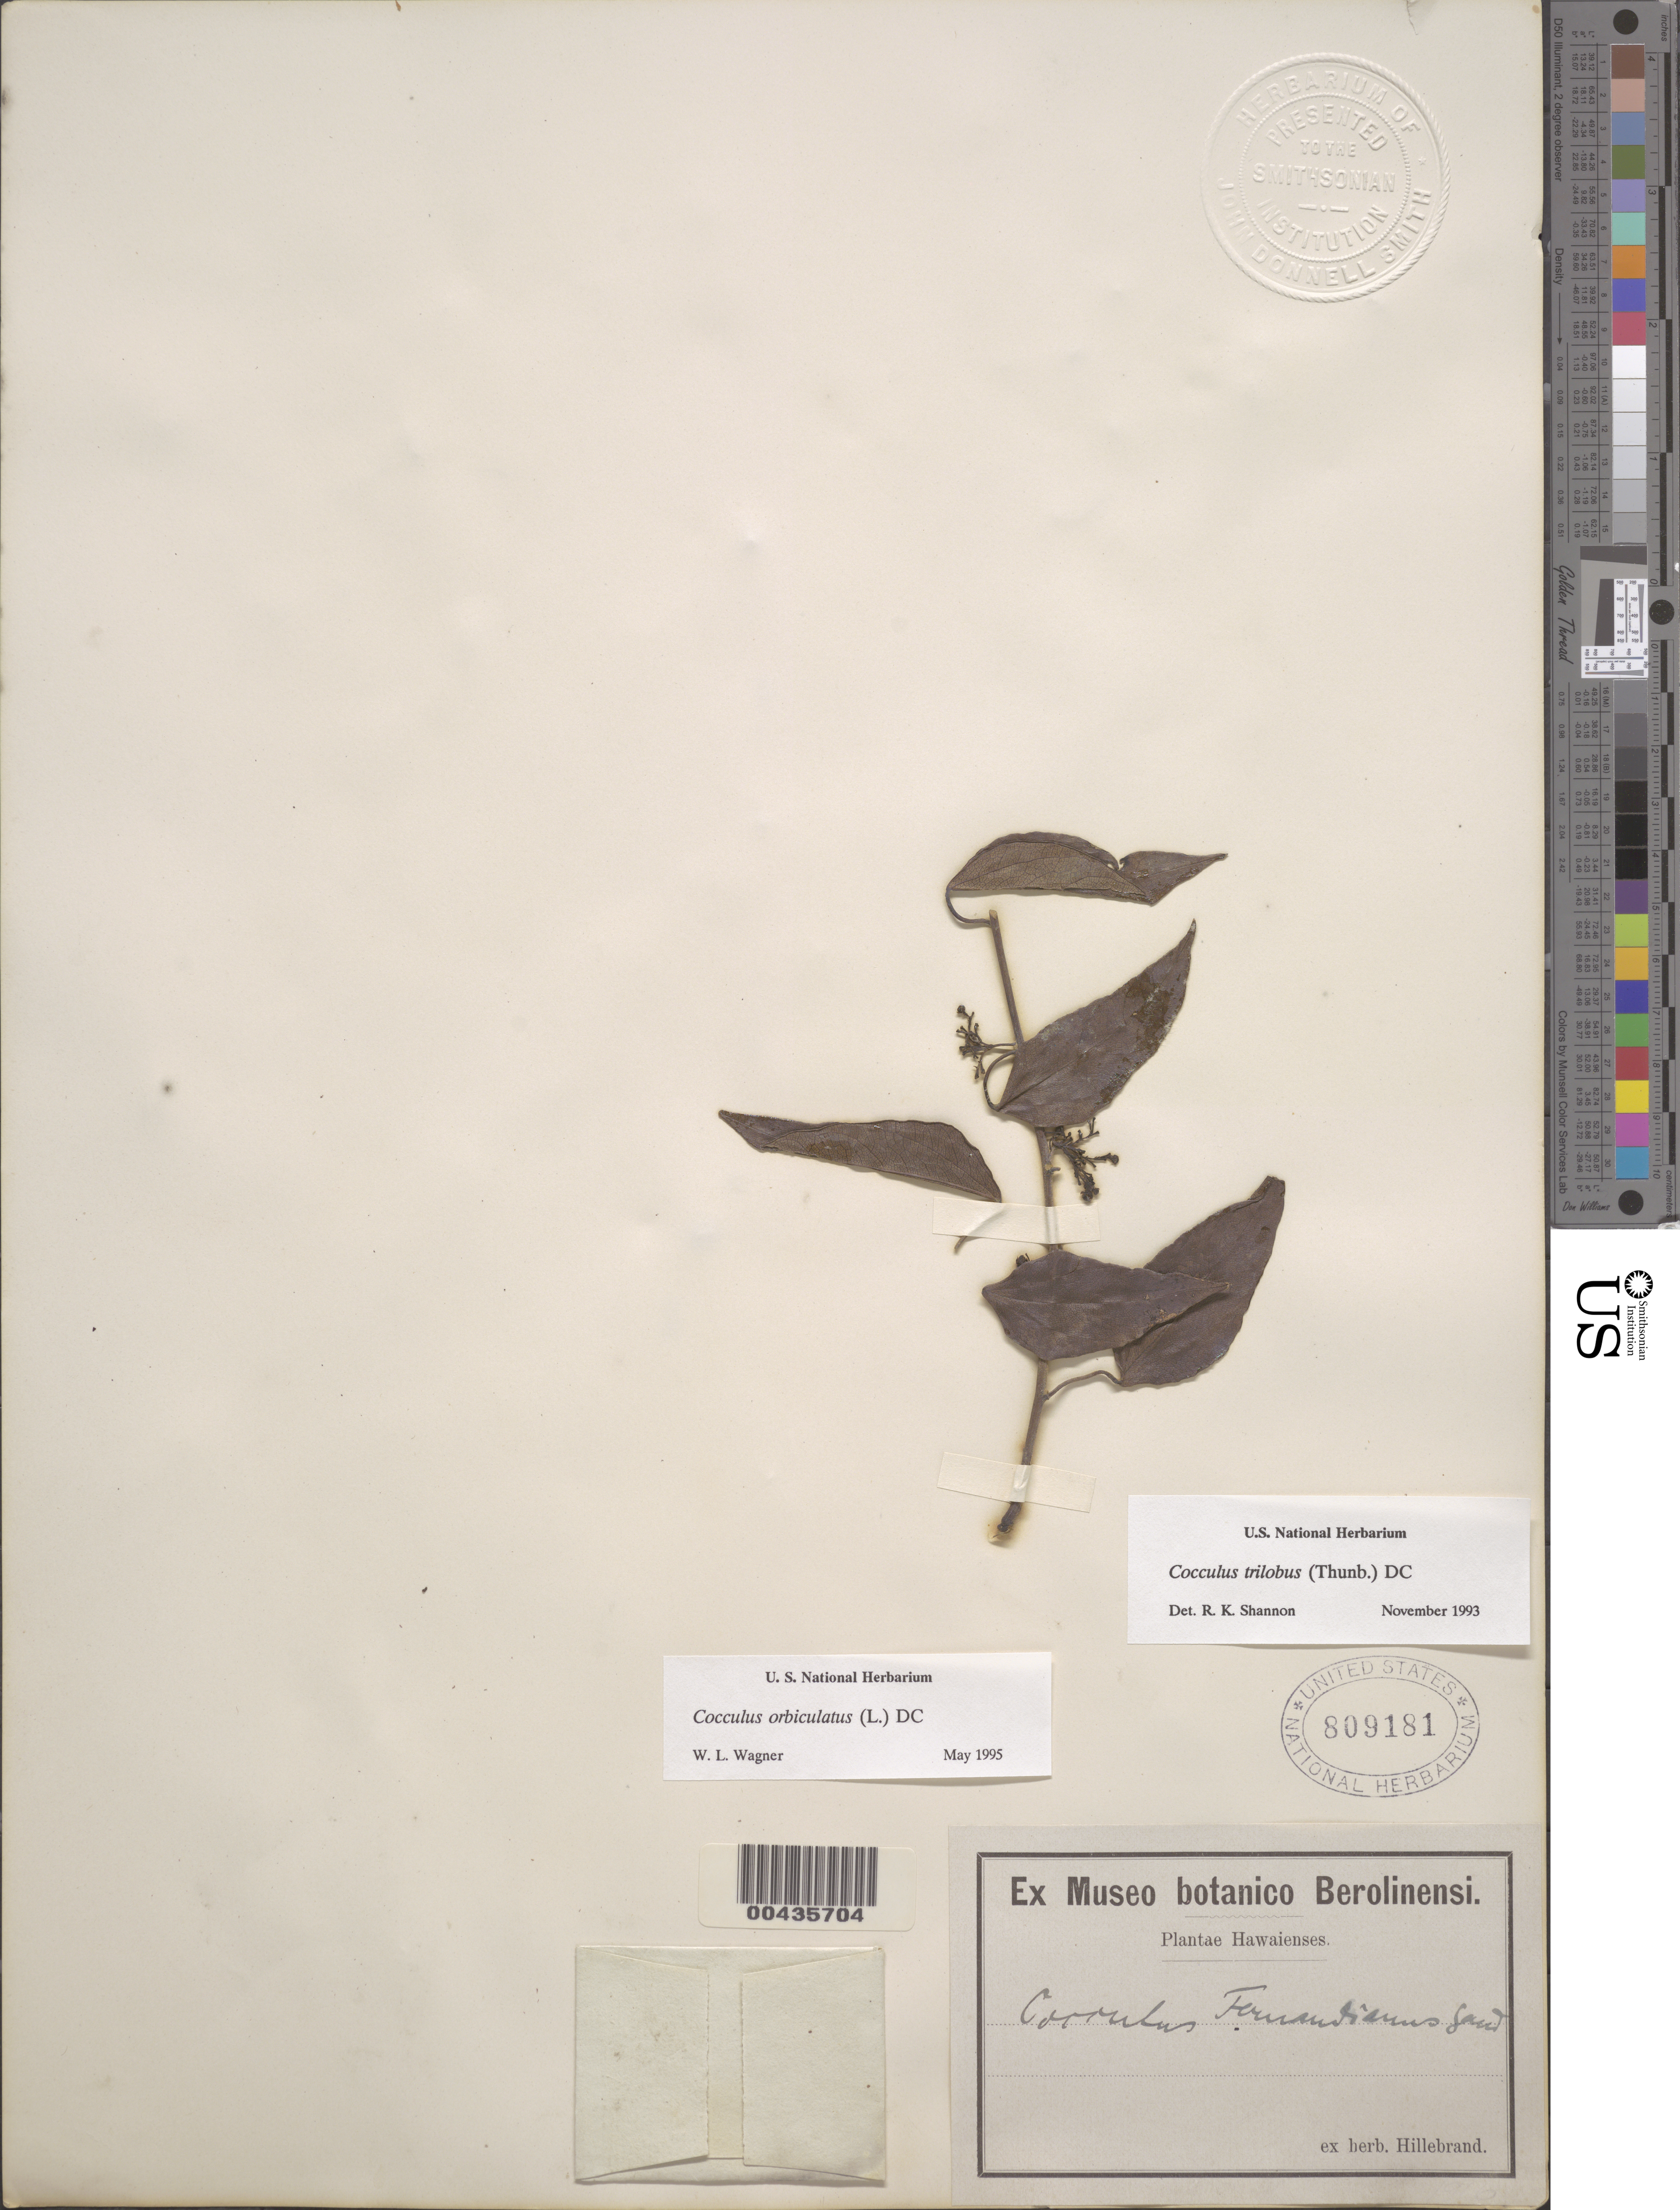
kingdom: Plantae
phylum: Tracheophyta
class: Magnoliopsida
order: Ranunculales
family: Menispermaceae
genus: Cocculus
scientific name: Cocculus orbiculatus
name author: (L.) DC.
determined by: Wagner, W. L., (BOT), Smithsonian Institution - National Museum of Natural History (UNITED STATES)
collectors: W. Hillebrand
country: United States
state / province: Hawaii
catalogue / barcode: US 809181